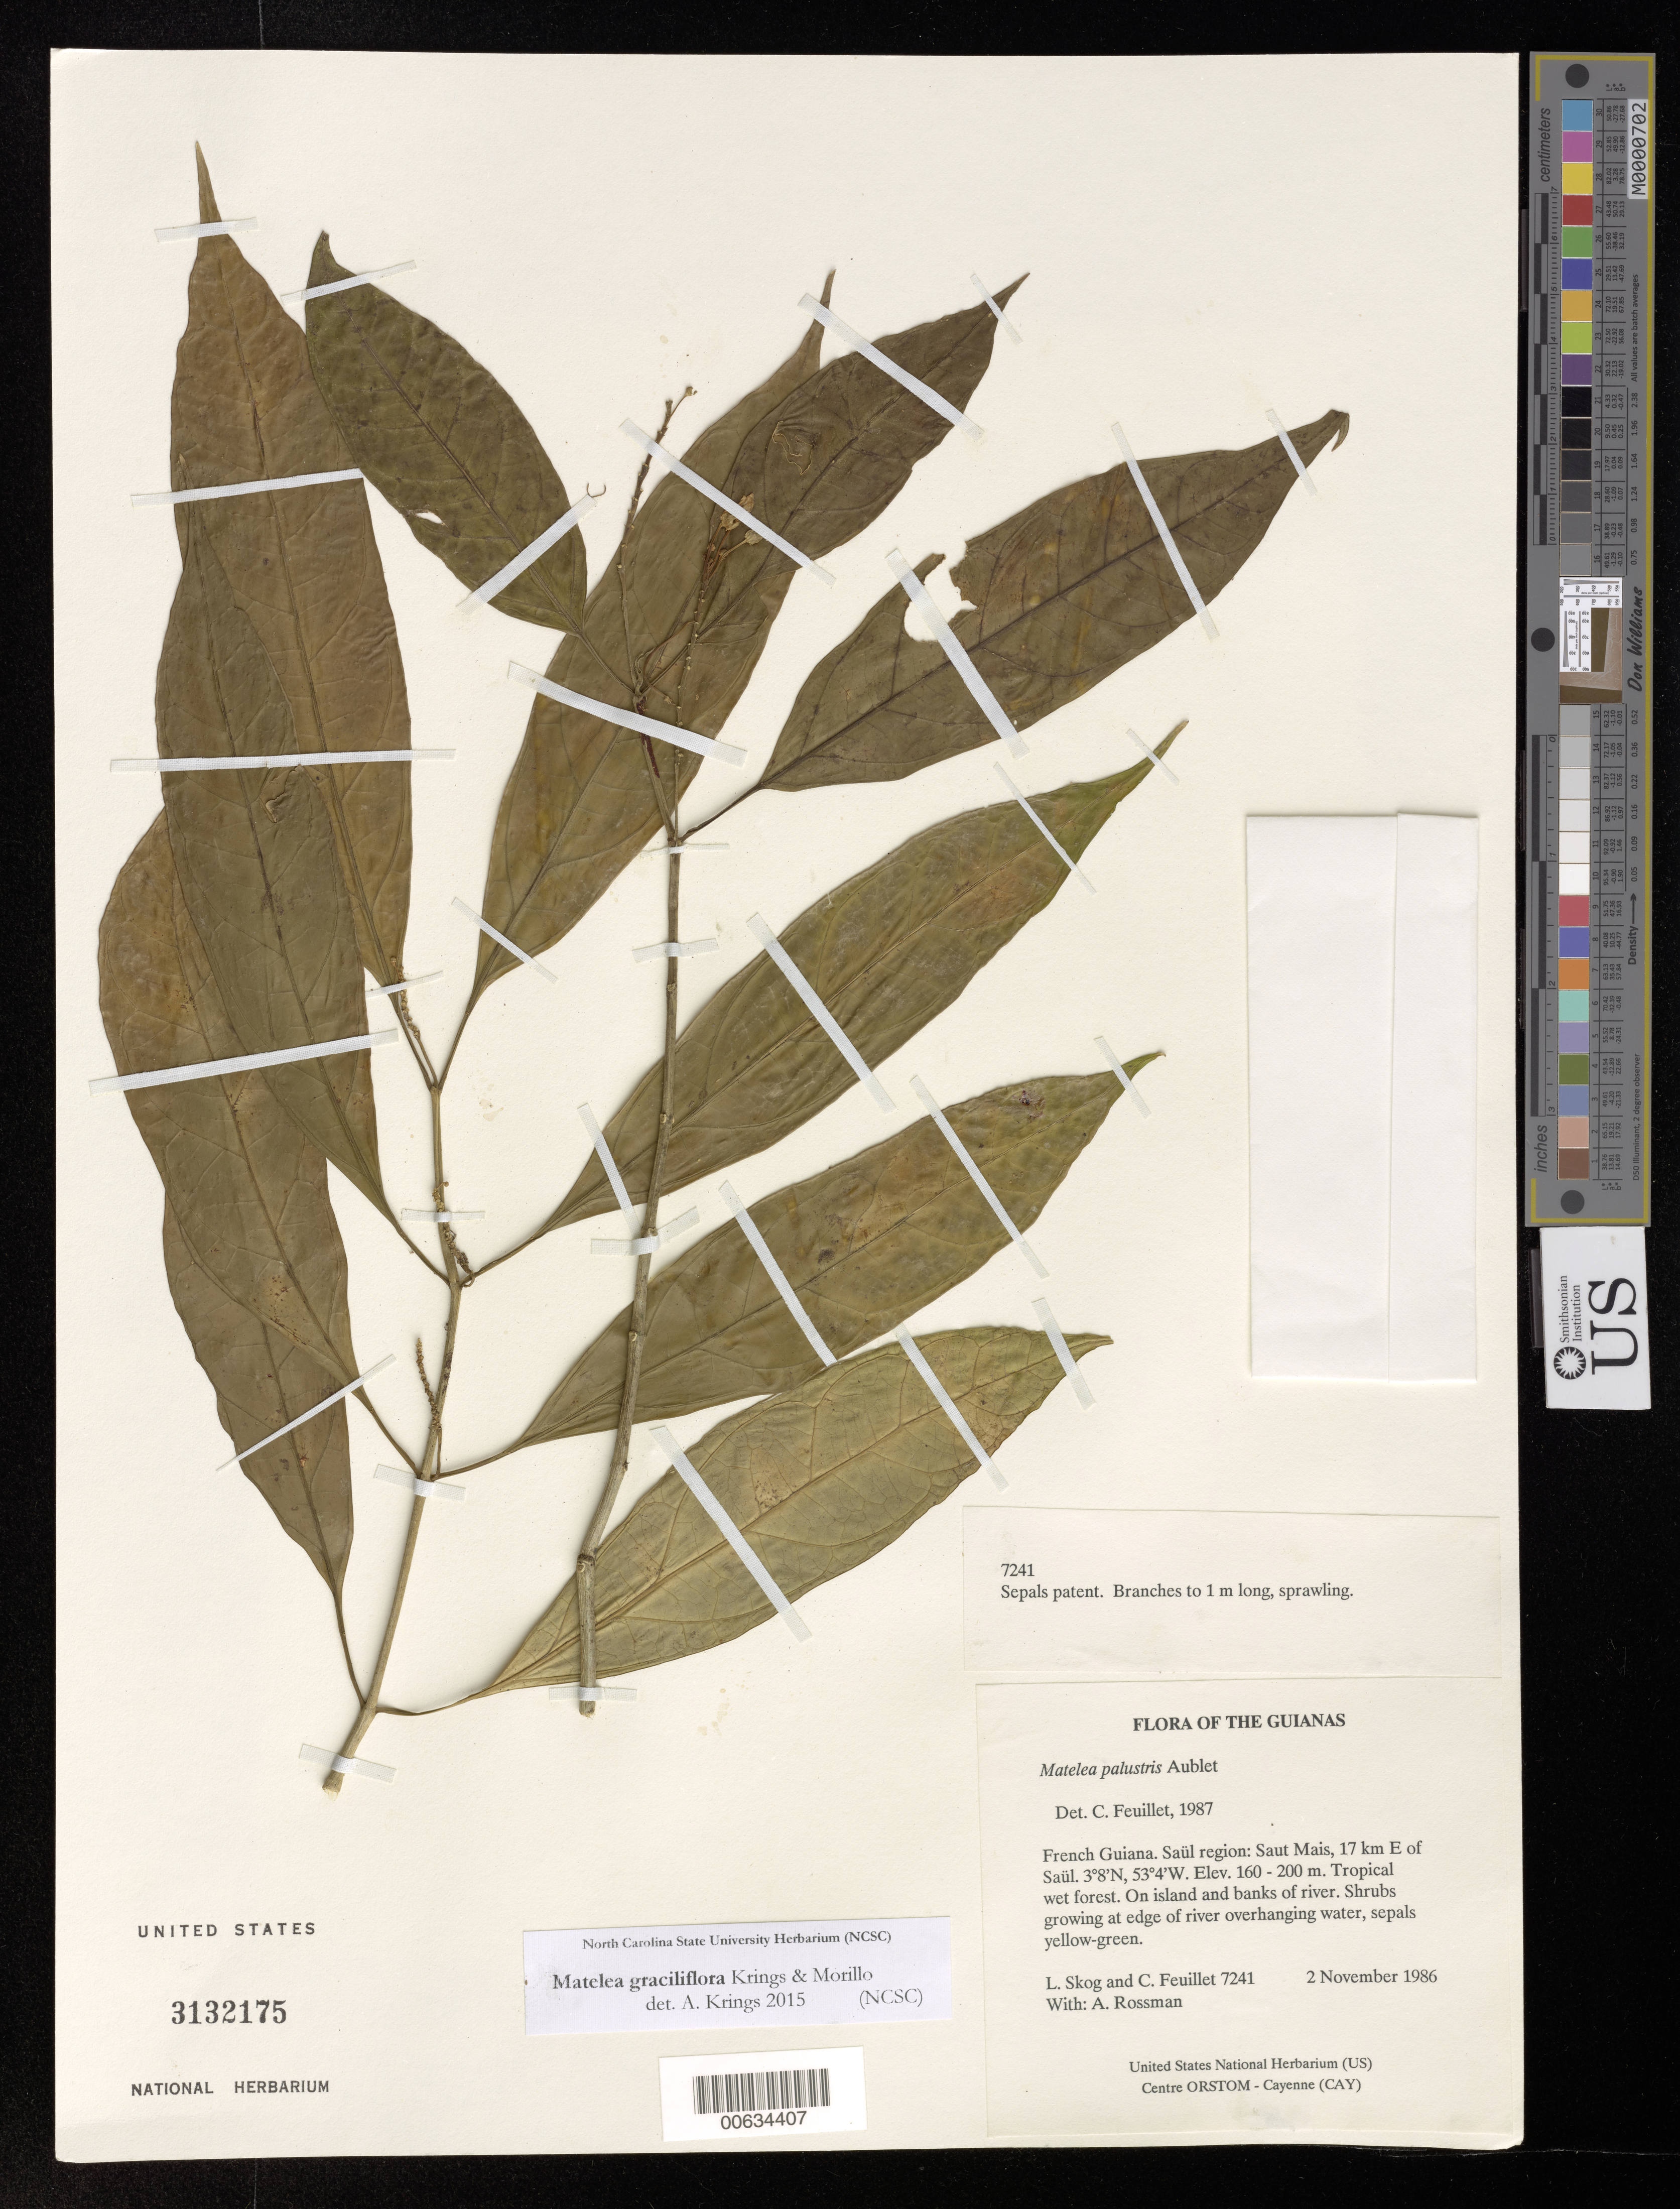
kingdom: Plantae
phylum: Tracheophyta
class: Magnoliopsida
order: Gentianales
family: Apocynaceae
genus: Matelea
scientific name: Matelea graciliflora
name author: Krings & Morillo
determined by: Krings, A.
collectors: L. E. Skog, C. Feuillet & A. Rossman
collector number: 7241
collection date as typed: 2 November 1986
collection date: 1986-11-02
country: French Guiana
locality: Saut Mais, 17 km E of Saül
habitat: Tropical wet forest. On island and banks of river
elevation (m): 160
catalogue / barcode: US 3132175